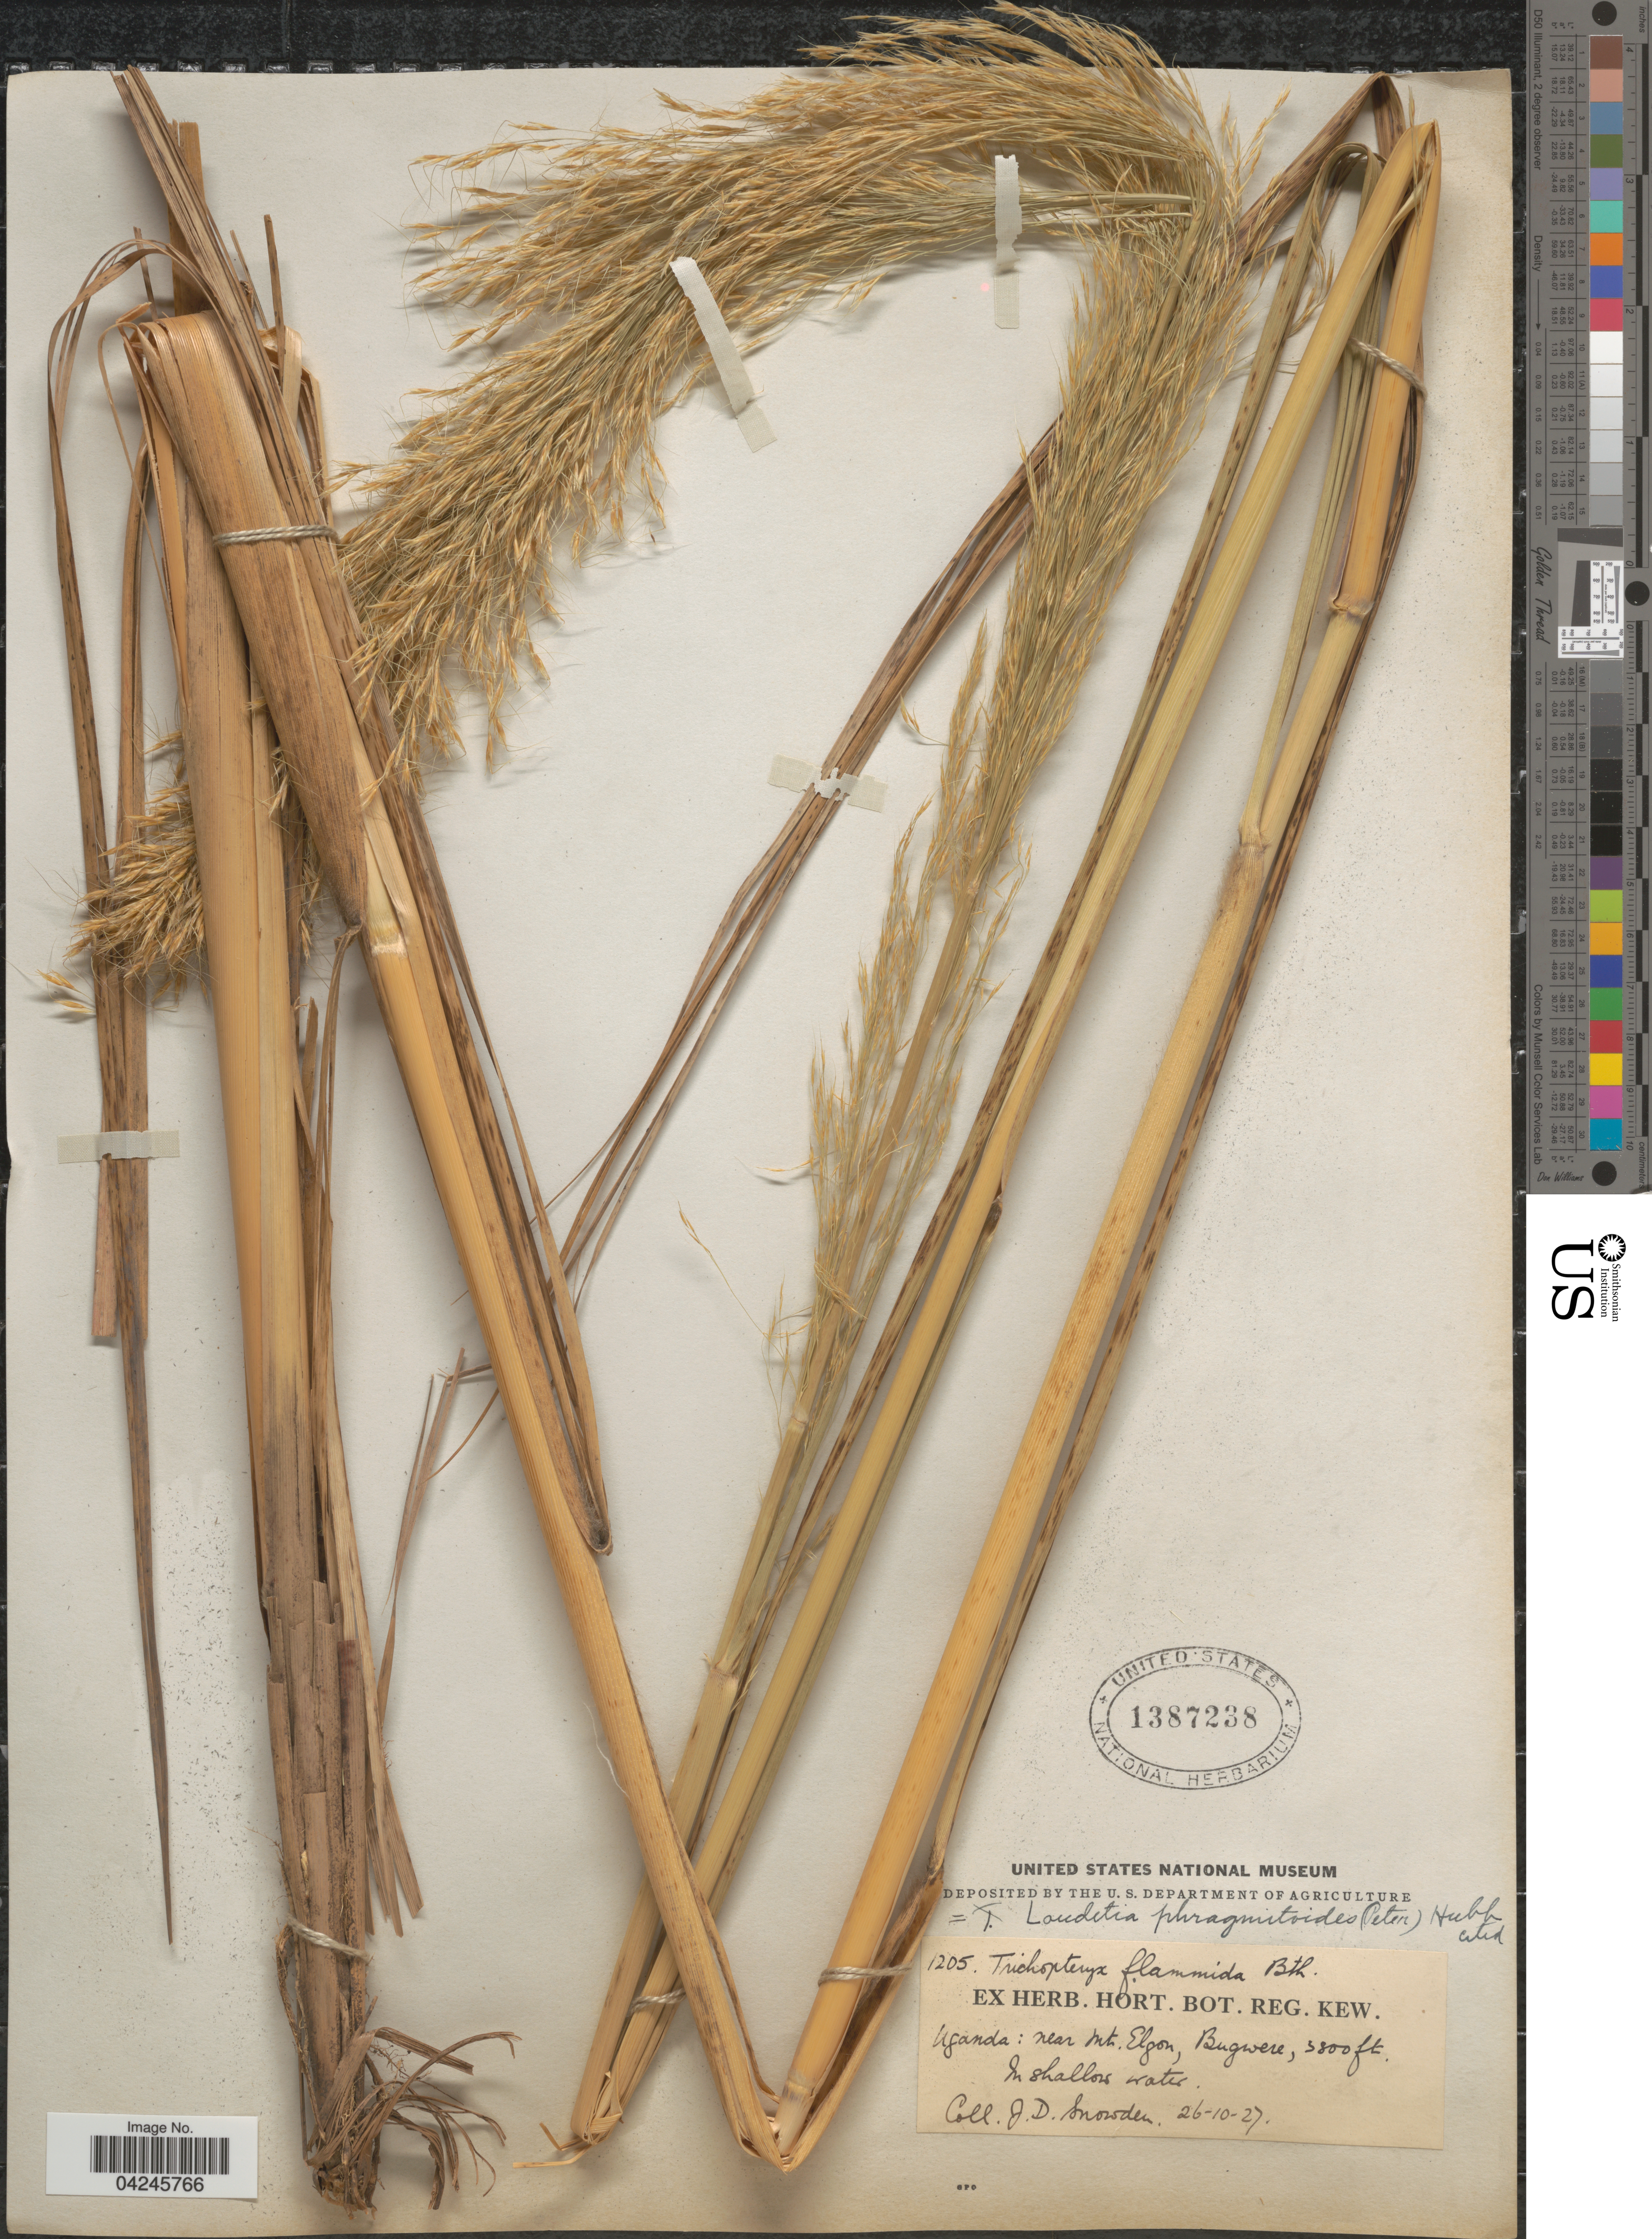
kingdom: Plantae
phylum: Tracheophyta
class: Liliopsida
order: Poales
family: Poaceae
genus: Loudetia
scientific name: Loudetia phragmitoides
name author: (Peter) C.E. Hubb.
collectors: J. Snowden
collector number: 1205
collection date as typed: Transcribed d/m/y: 26/10/27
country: Uganda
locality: Near mt. Elgon, Bugwere. In shallow water.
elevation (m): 1158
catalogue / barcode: US 1387238